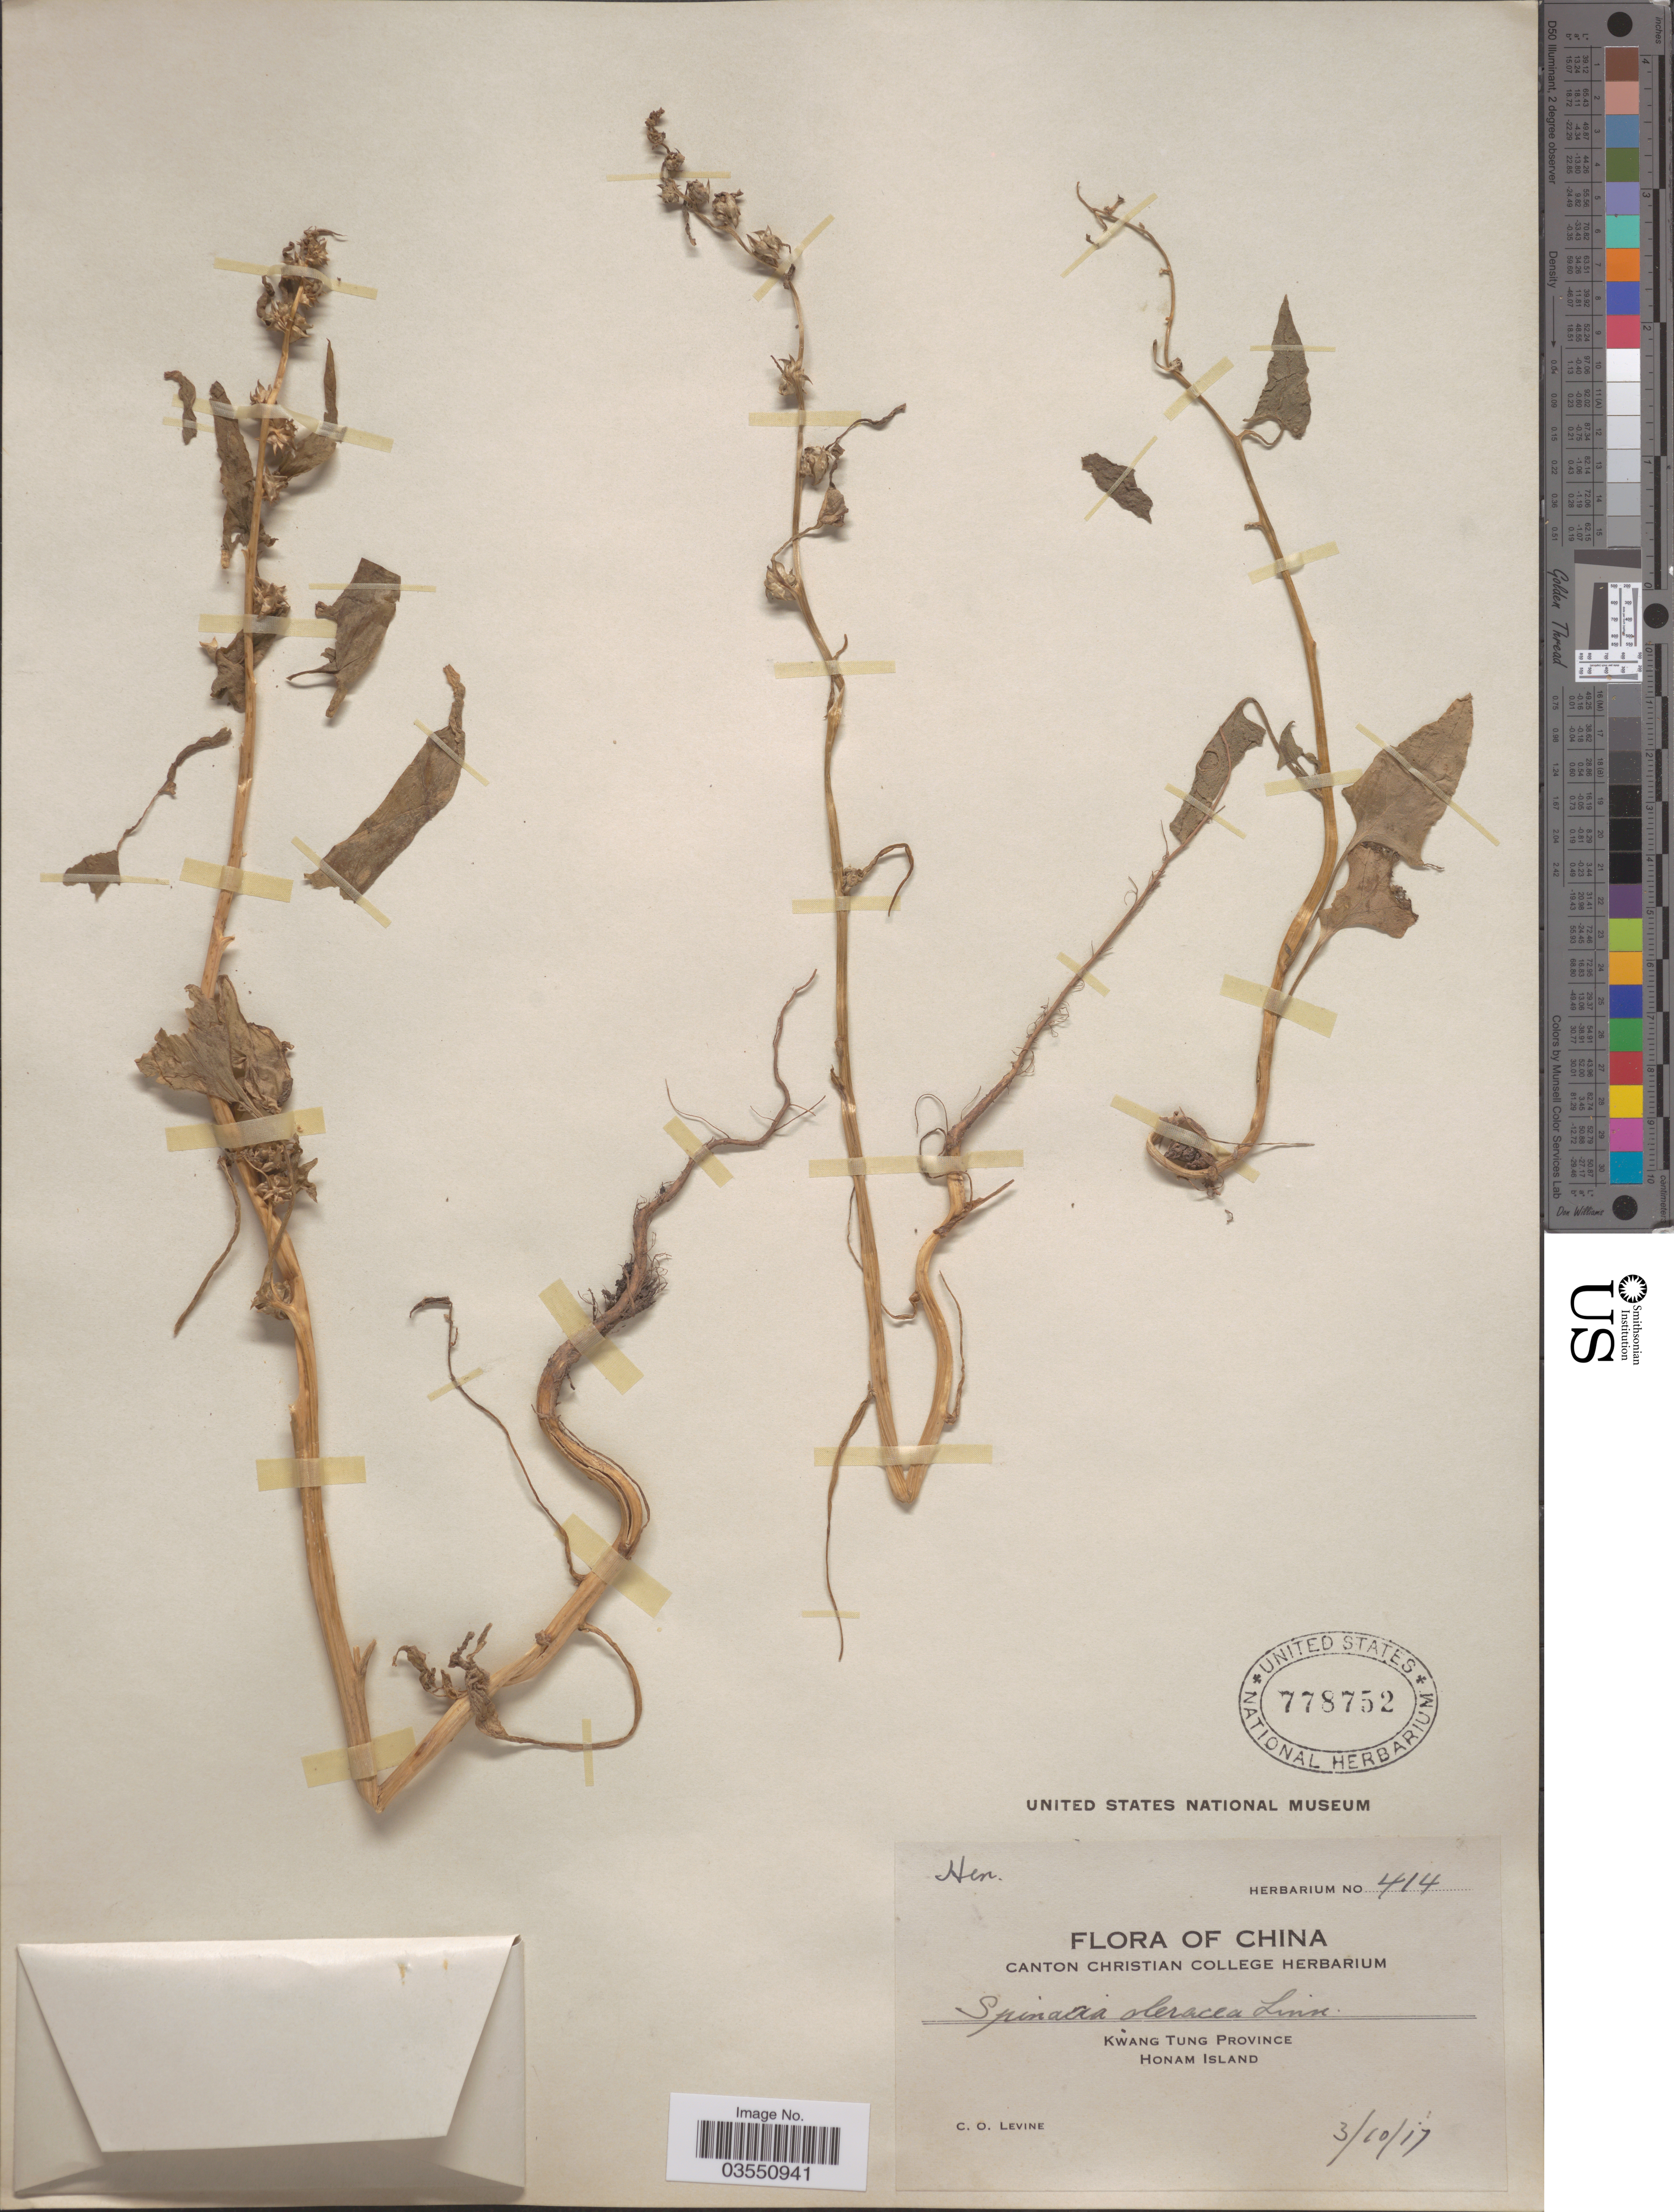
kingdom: Plantae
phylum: Tracheophyta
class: Magnoliopsida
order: Caryophyllales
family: Amaranthaceae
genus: Spinacia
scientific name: Spinacia oleracea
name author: L.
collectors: C. O. Levine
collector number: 414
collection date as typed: Transcribed d/m/y: 10/3/17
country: China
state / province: Guangdong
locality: Kwang Tung Province. Honam Island.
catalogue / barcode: US 778752